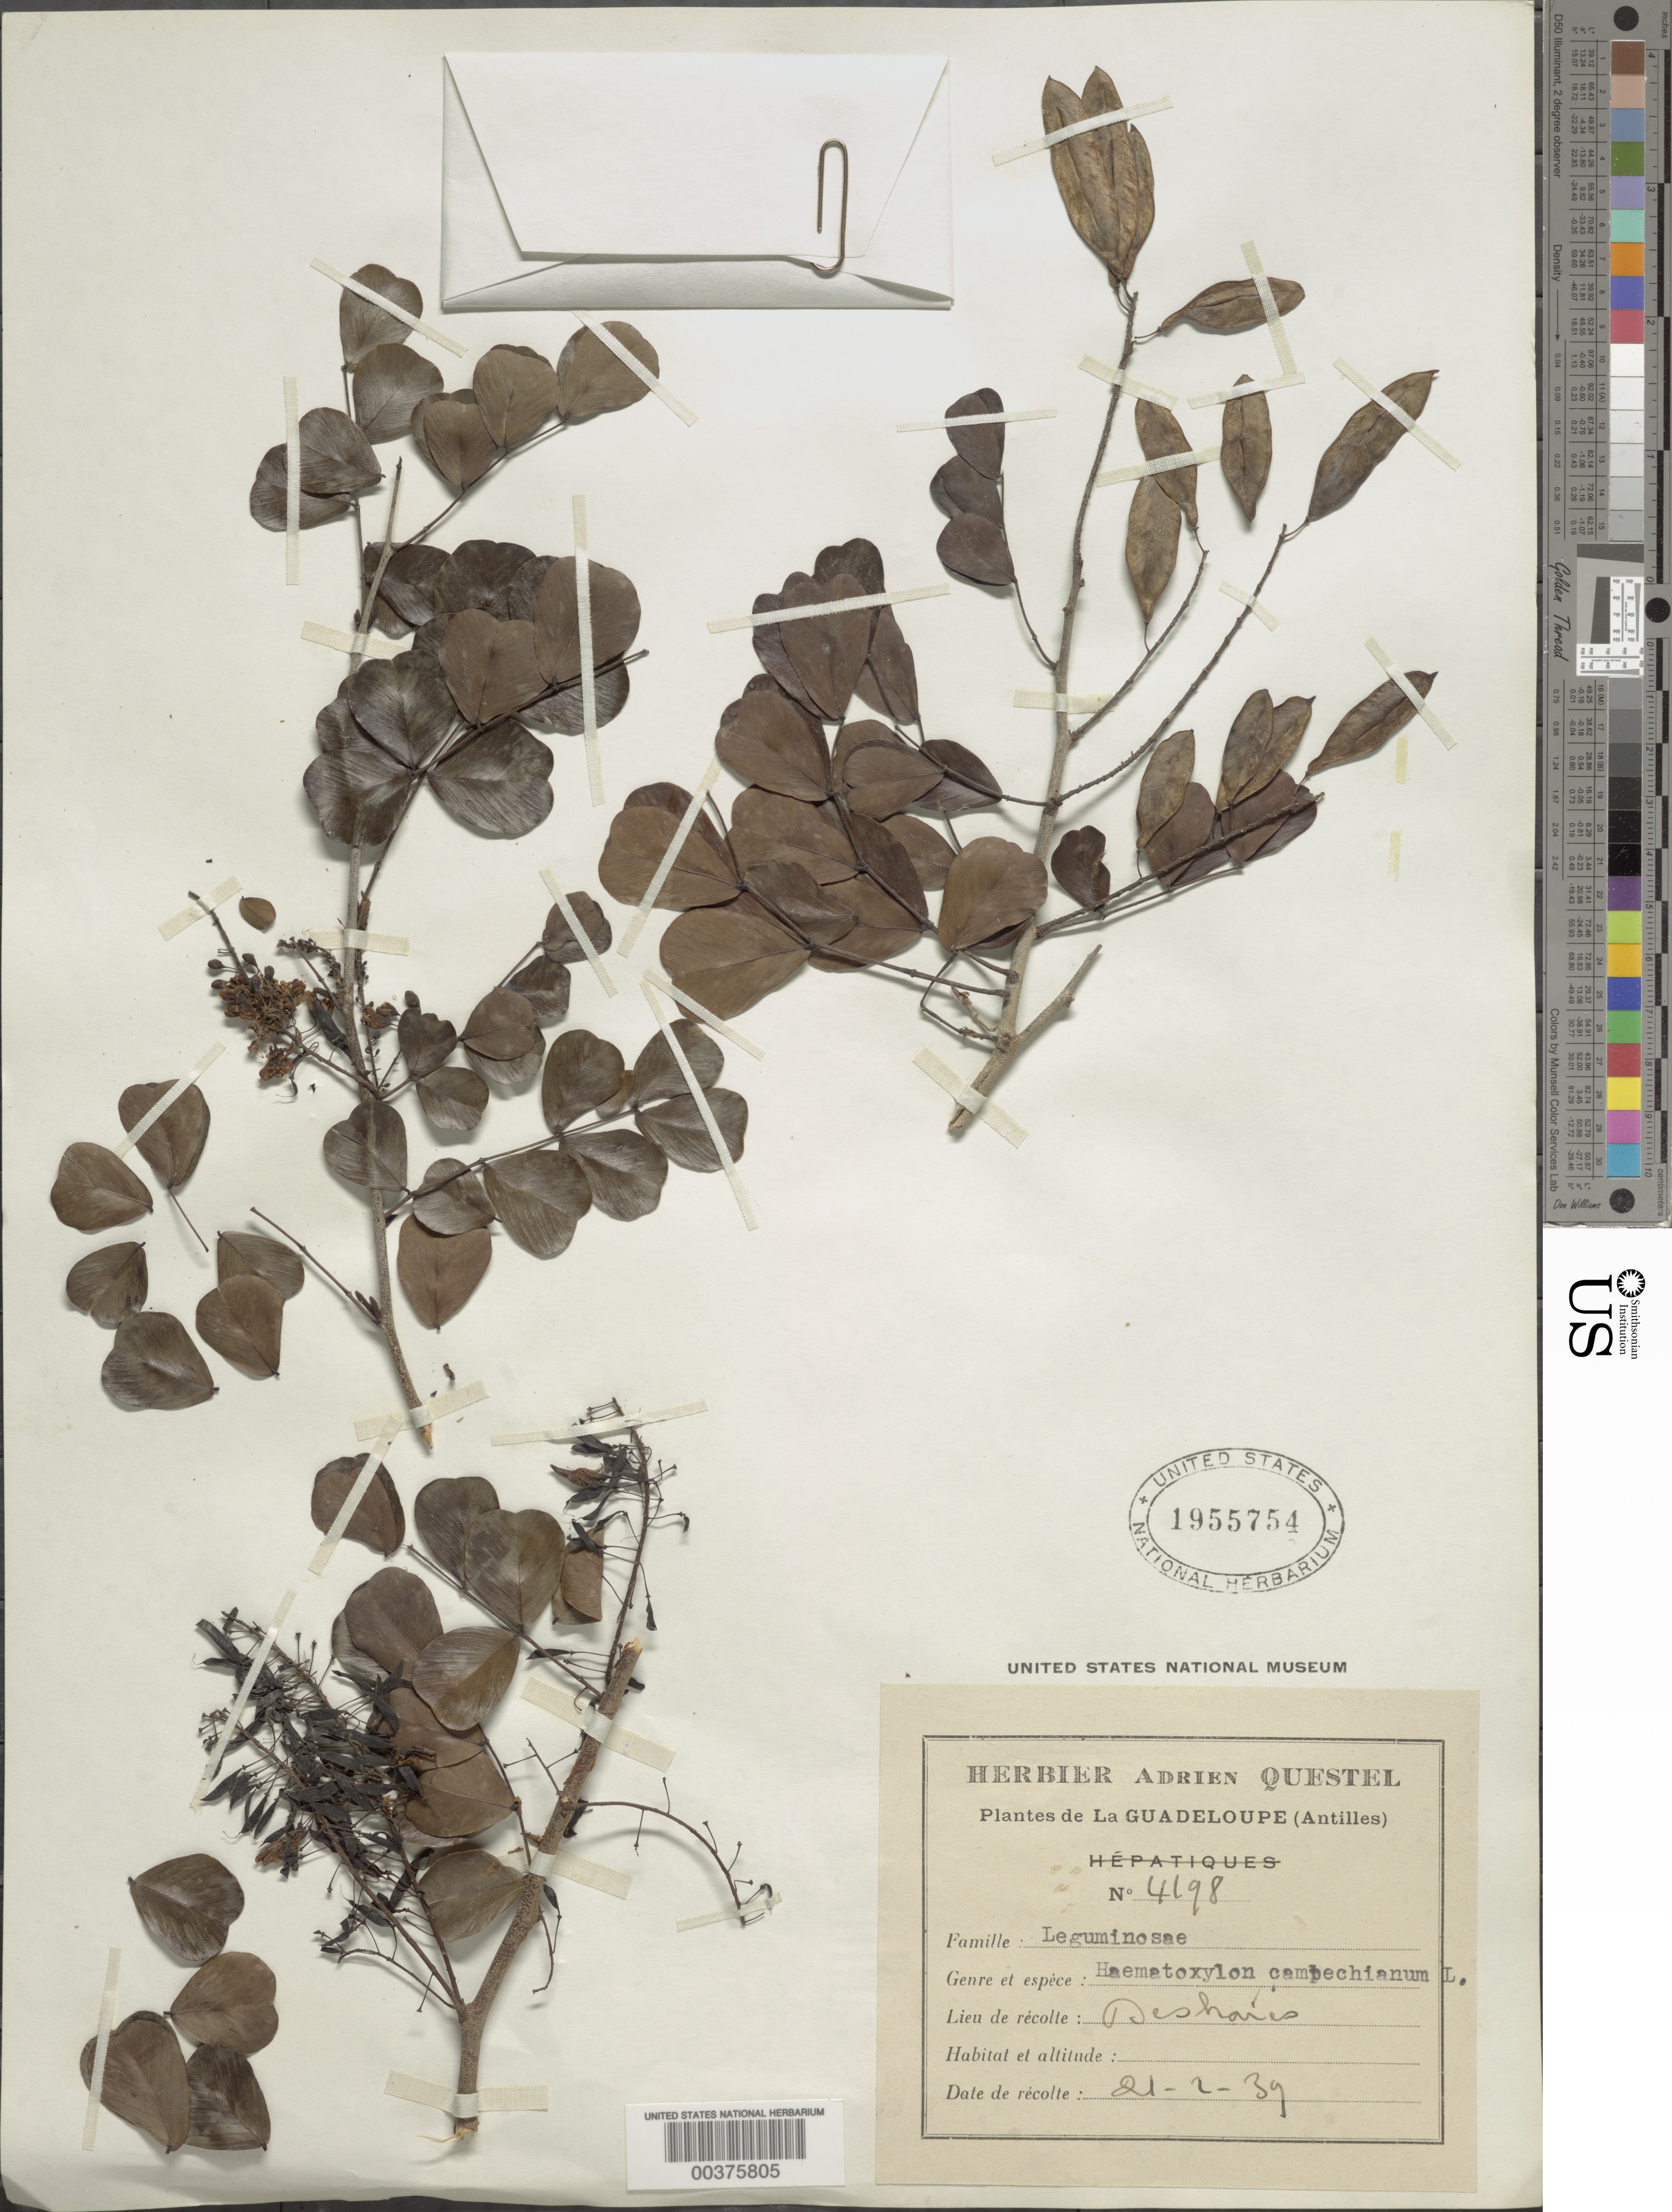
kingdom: Plantae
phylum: Tracheophyta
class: Magnoliopsida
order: Fabales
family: Fabaceae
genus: Haematoxylum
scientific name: Haematoxylum campechianum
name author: L.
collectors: A. Questel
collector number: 4198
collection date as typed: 21 Feb 1939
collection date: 1939-02-21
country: Guadeloupe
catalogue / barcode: US 1955754